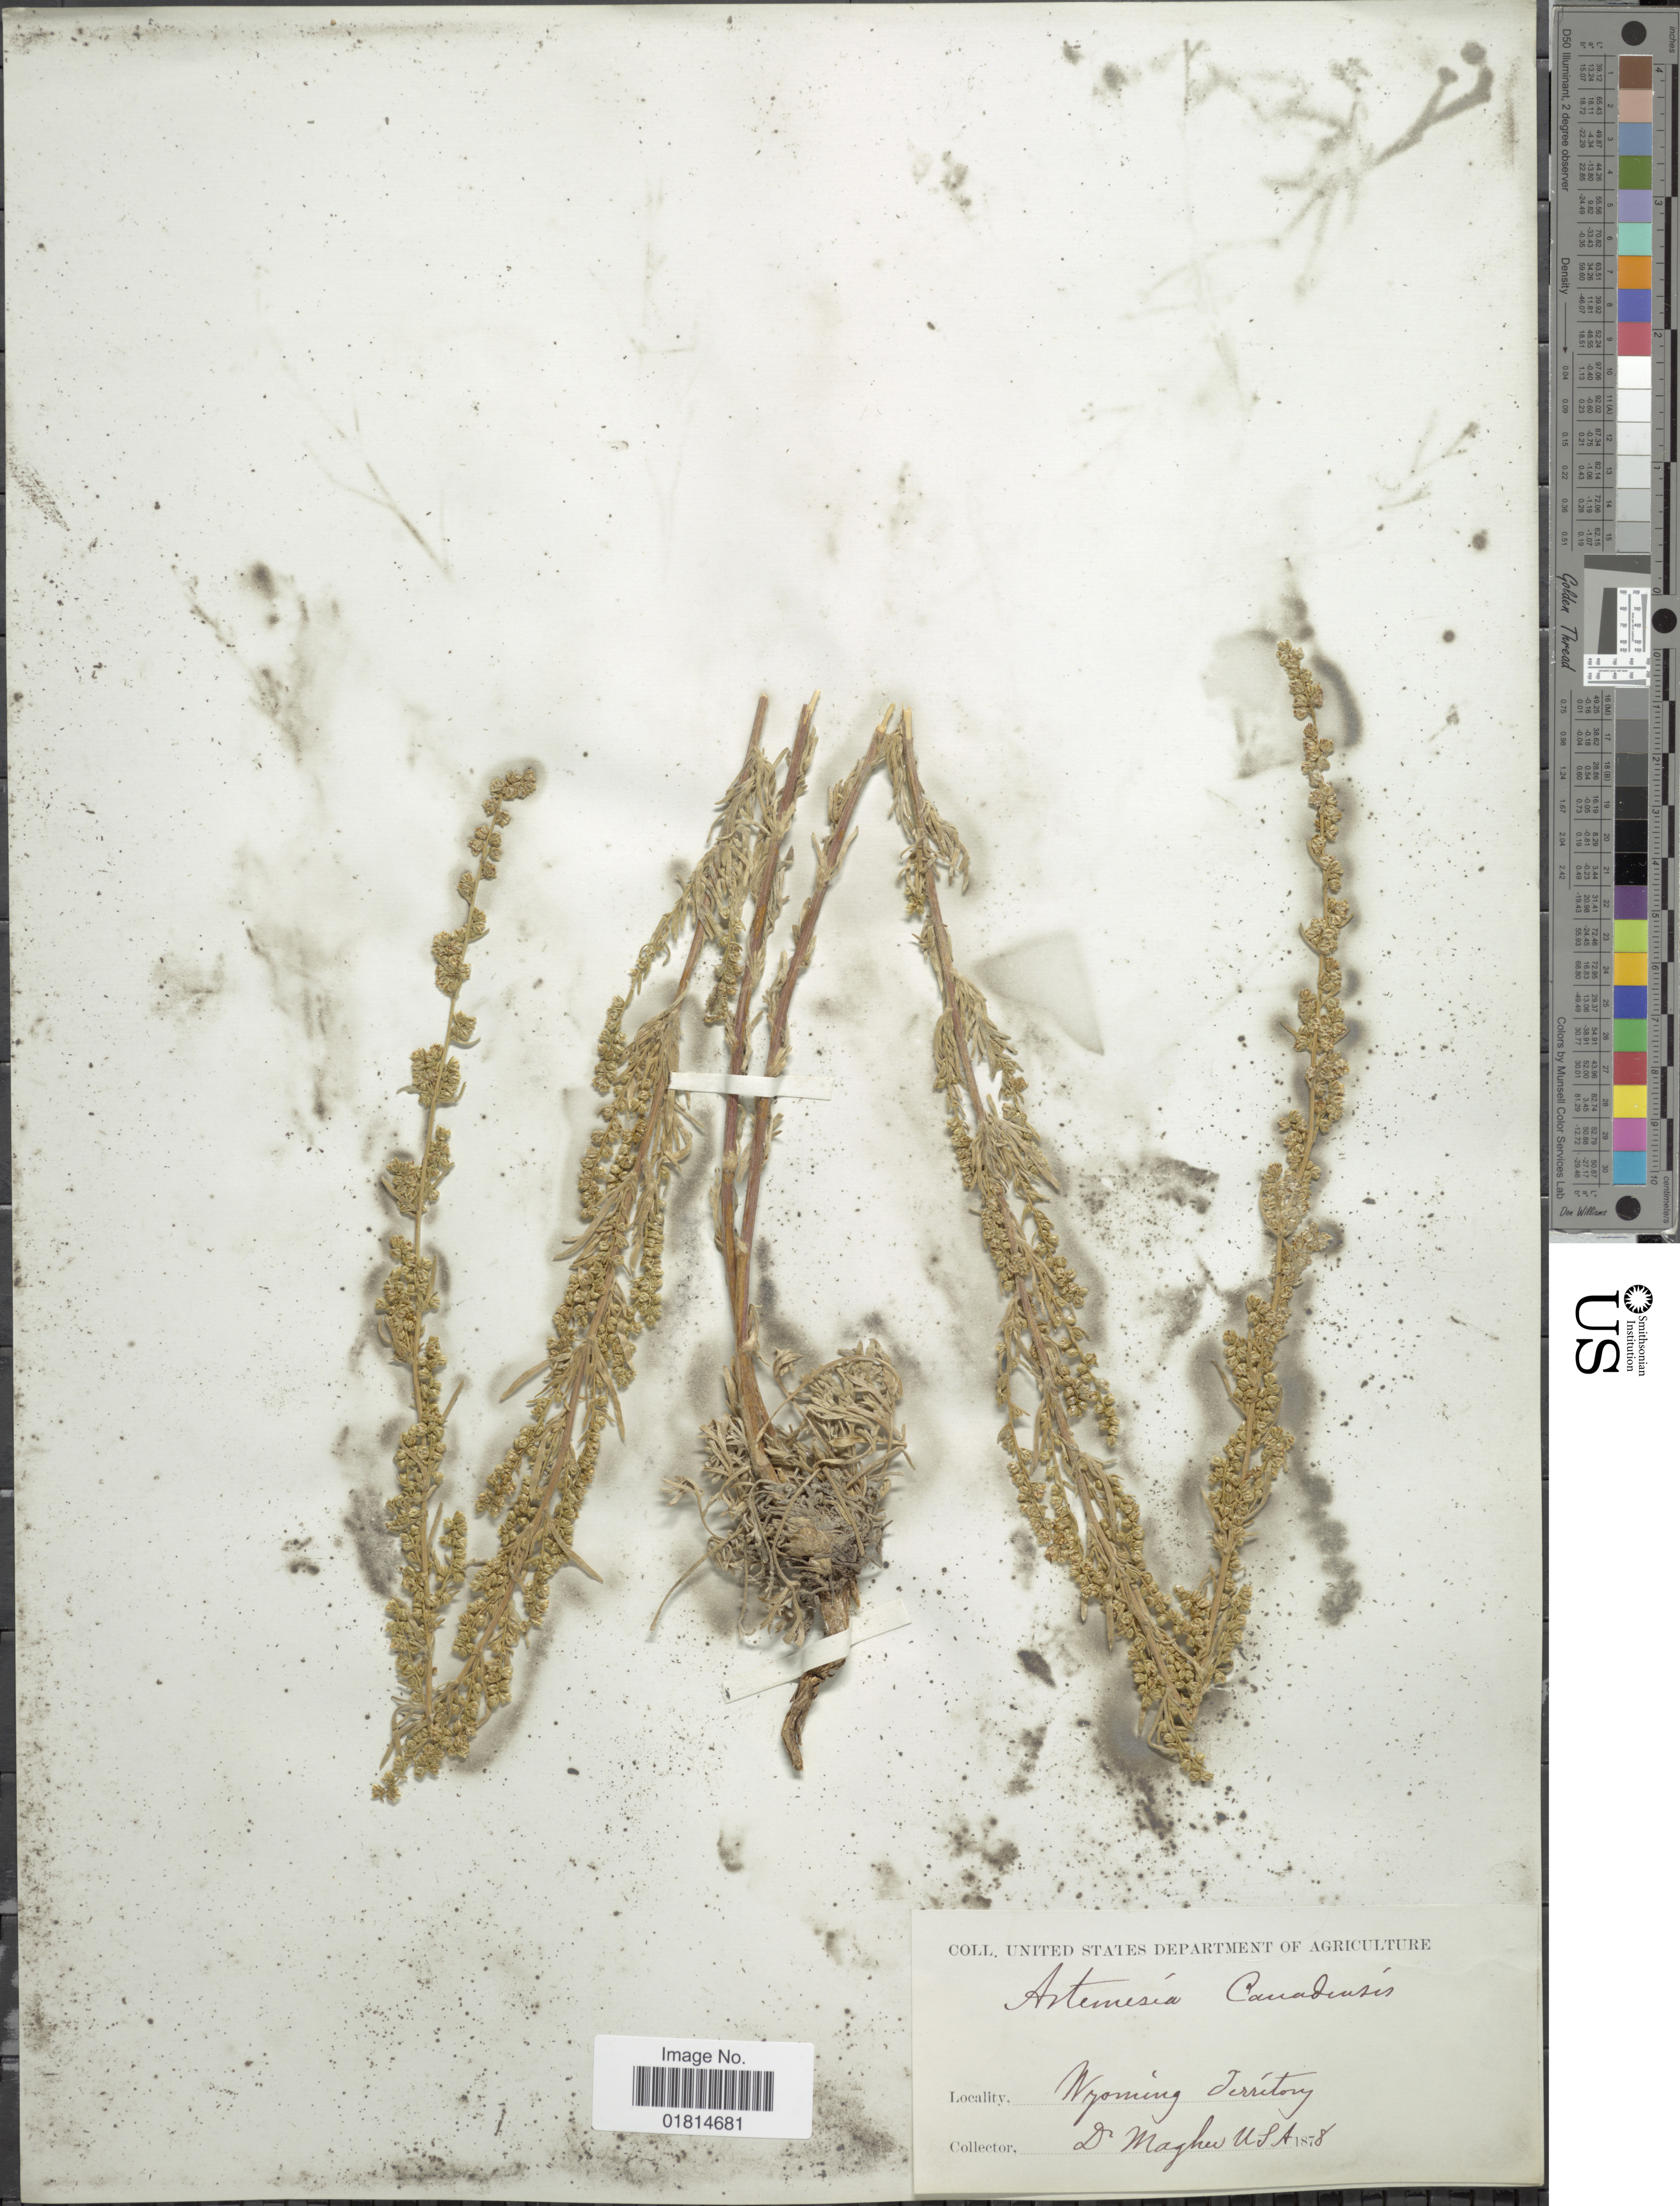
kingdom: Plantae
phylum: Tracheophyta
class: Magnoliopsida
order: Asterales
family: Asteraceae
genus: Artemisia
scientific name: Artemisia camporum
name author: Rydb.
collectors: Maghu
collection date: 1878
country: United States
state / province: Wyoming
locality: Wyoming Territory